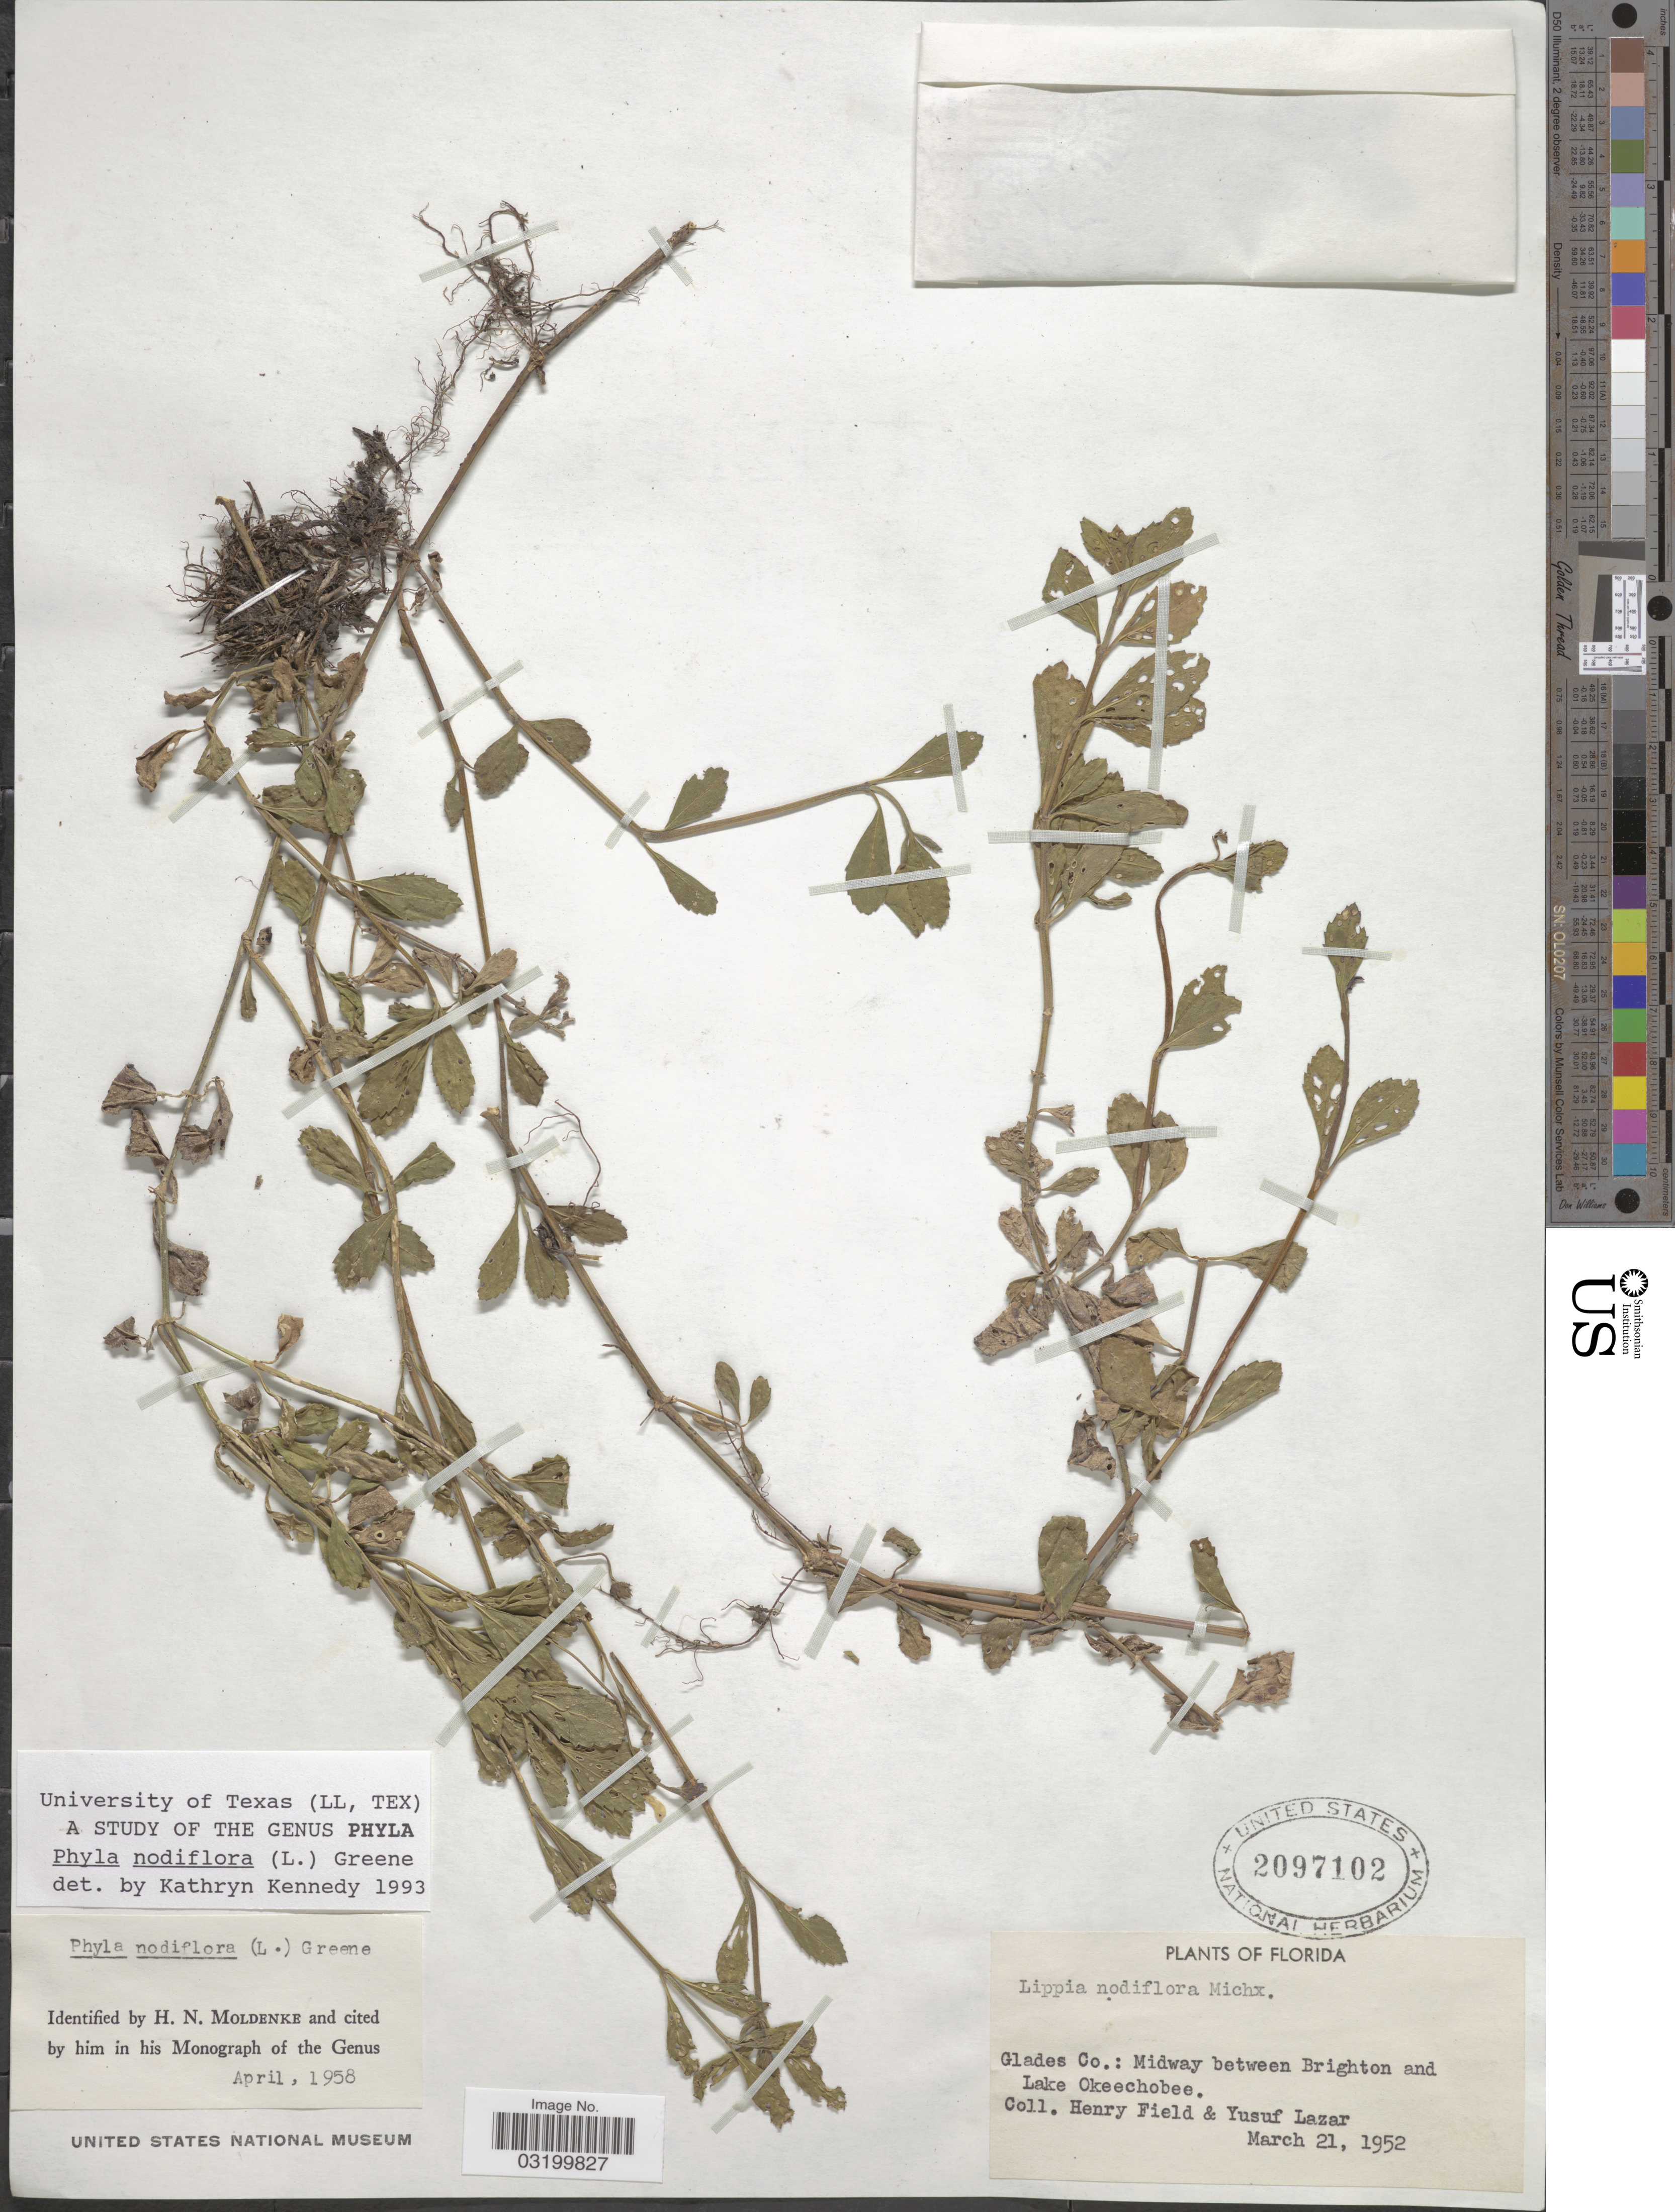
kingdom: Plantae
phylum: Tracheophyta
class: Magnoliopsida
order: Lamiales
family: Verbenaceae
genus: Phyla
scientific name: Phyla nodiflora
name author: (L.) Greene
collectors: H. Field & Y. Lazar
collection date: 1952-03-21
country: United States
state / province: Florida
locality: Glades Co.: Midway between Brighton and Lake Okeechobee.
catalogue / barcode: US 2097102